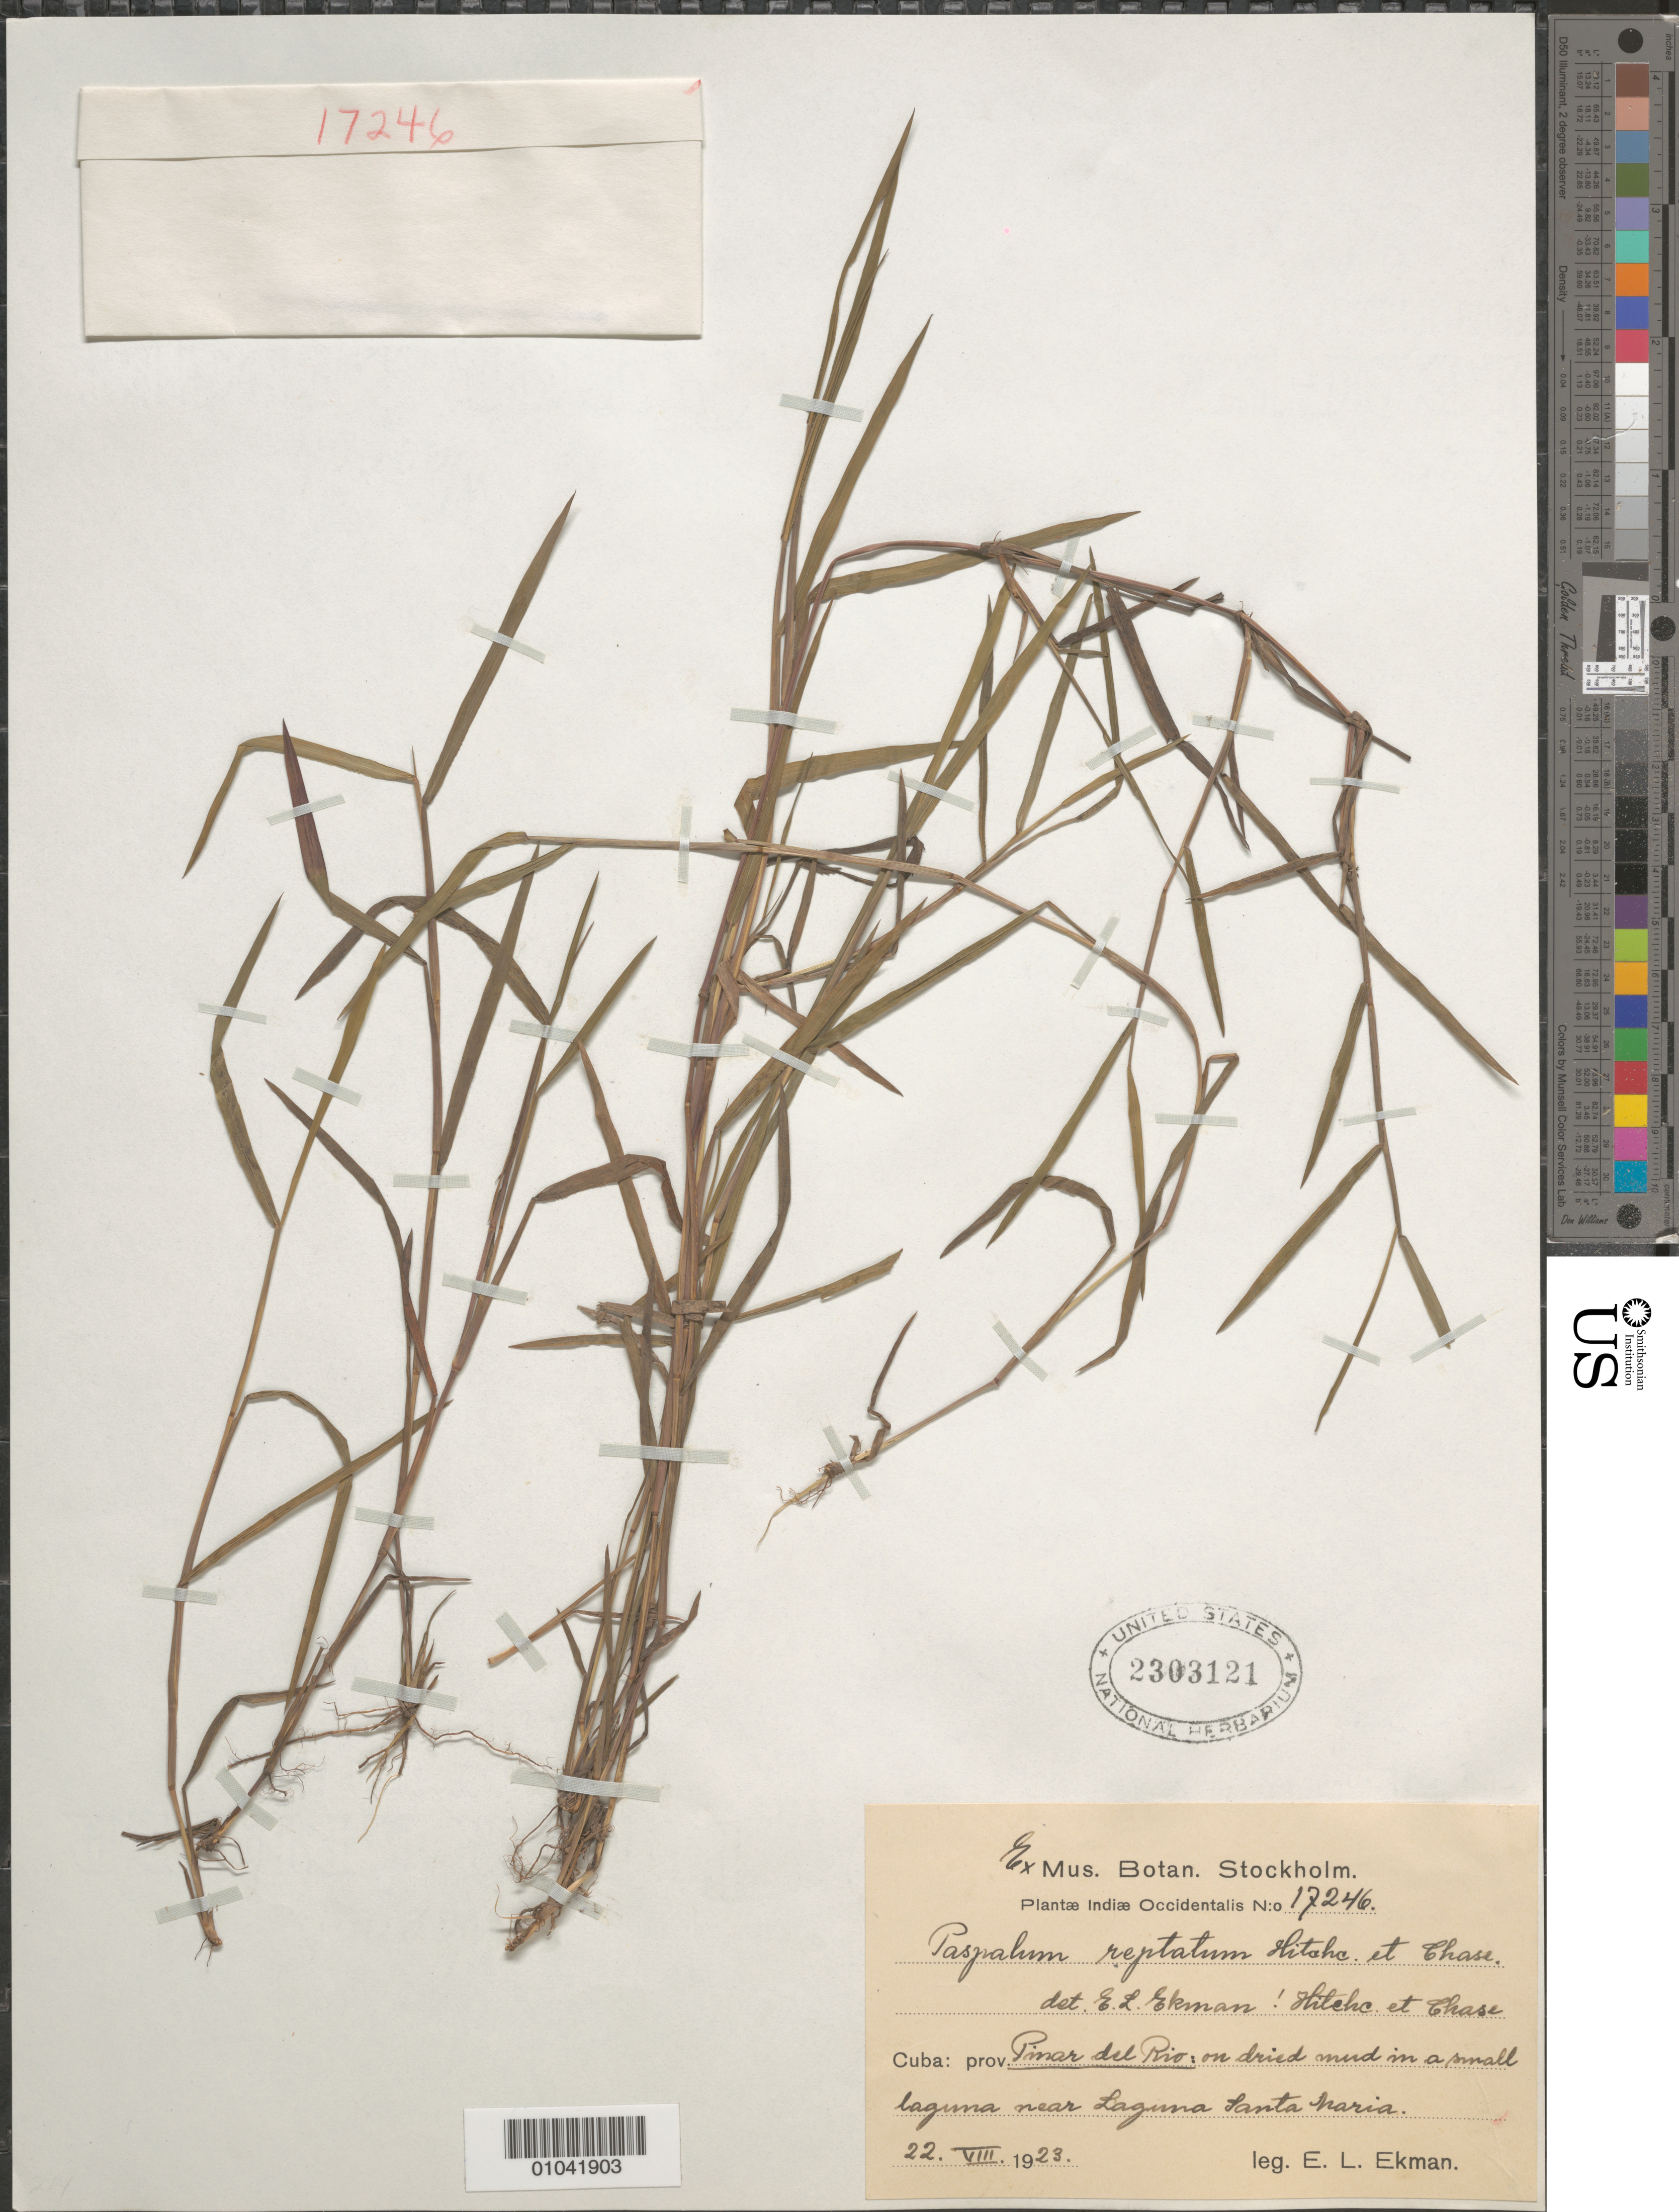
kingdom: Plantae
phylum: Tracheophyta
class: Liliopsida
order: Poales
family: Poaceae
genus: Paspalum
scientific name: Paspalum reptatum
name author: Hitchc. & Chase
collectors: E. L. Ekman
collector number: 17246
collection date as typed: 22 Aug 1923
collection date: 1923-08-22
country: Cuba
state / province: Pinar del Rio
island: Cuba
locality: Near Laguna Santa Maria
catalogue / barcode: US 2303121